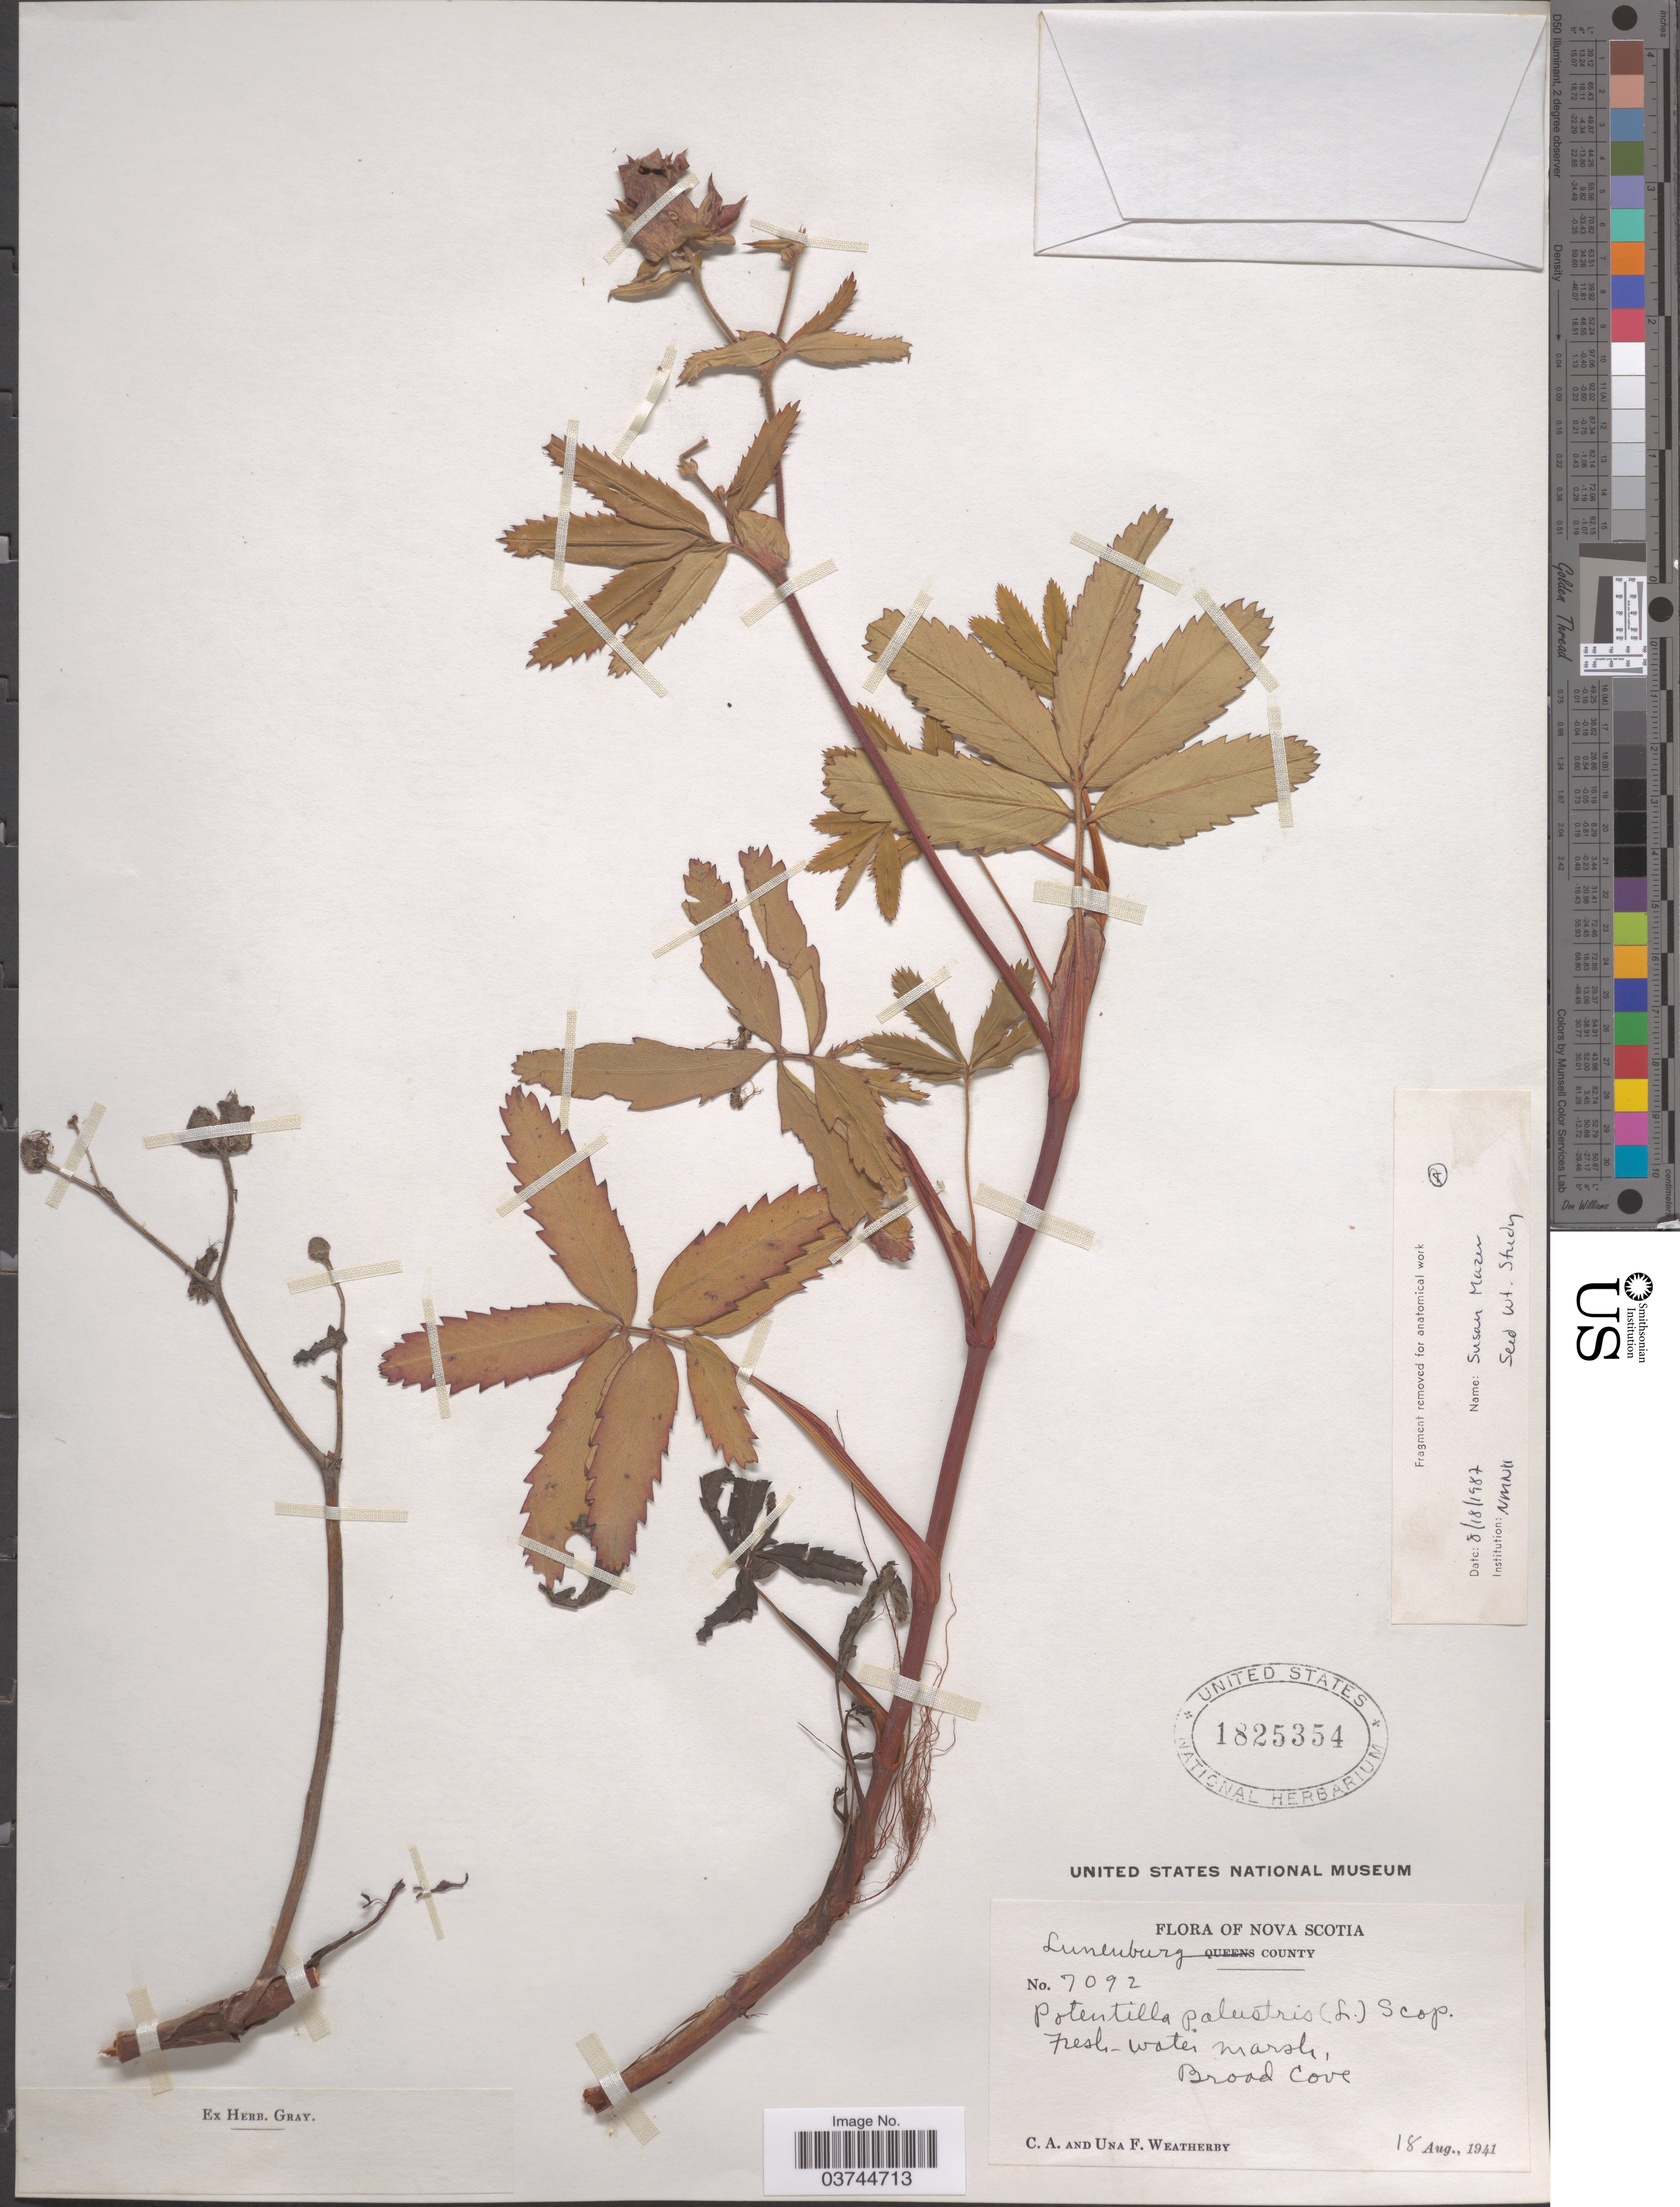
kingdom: Plantae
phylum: Tracheophyta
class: Magnoliopsida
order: Rosales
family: Rosaceae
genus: Comarum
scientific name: Comarum palustre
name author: L.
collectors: C. A. Weatherby & U. Weatherby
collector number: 7092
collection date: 1941-08-18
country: Canada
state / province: Nova Scotia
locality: Lunenburg County. Broad Cove.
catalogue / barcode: US 1825354